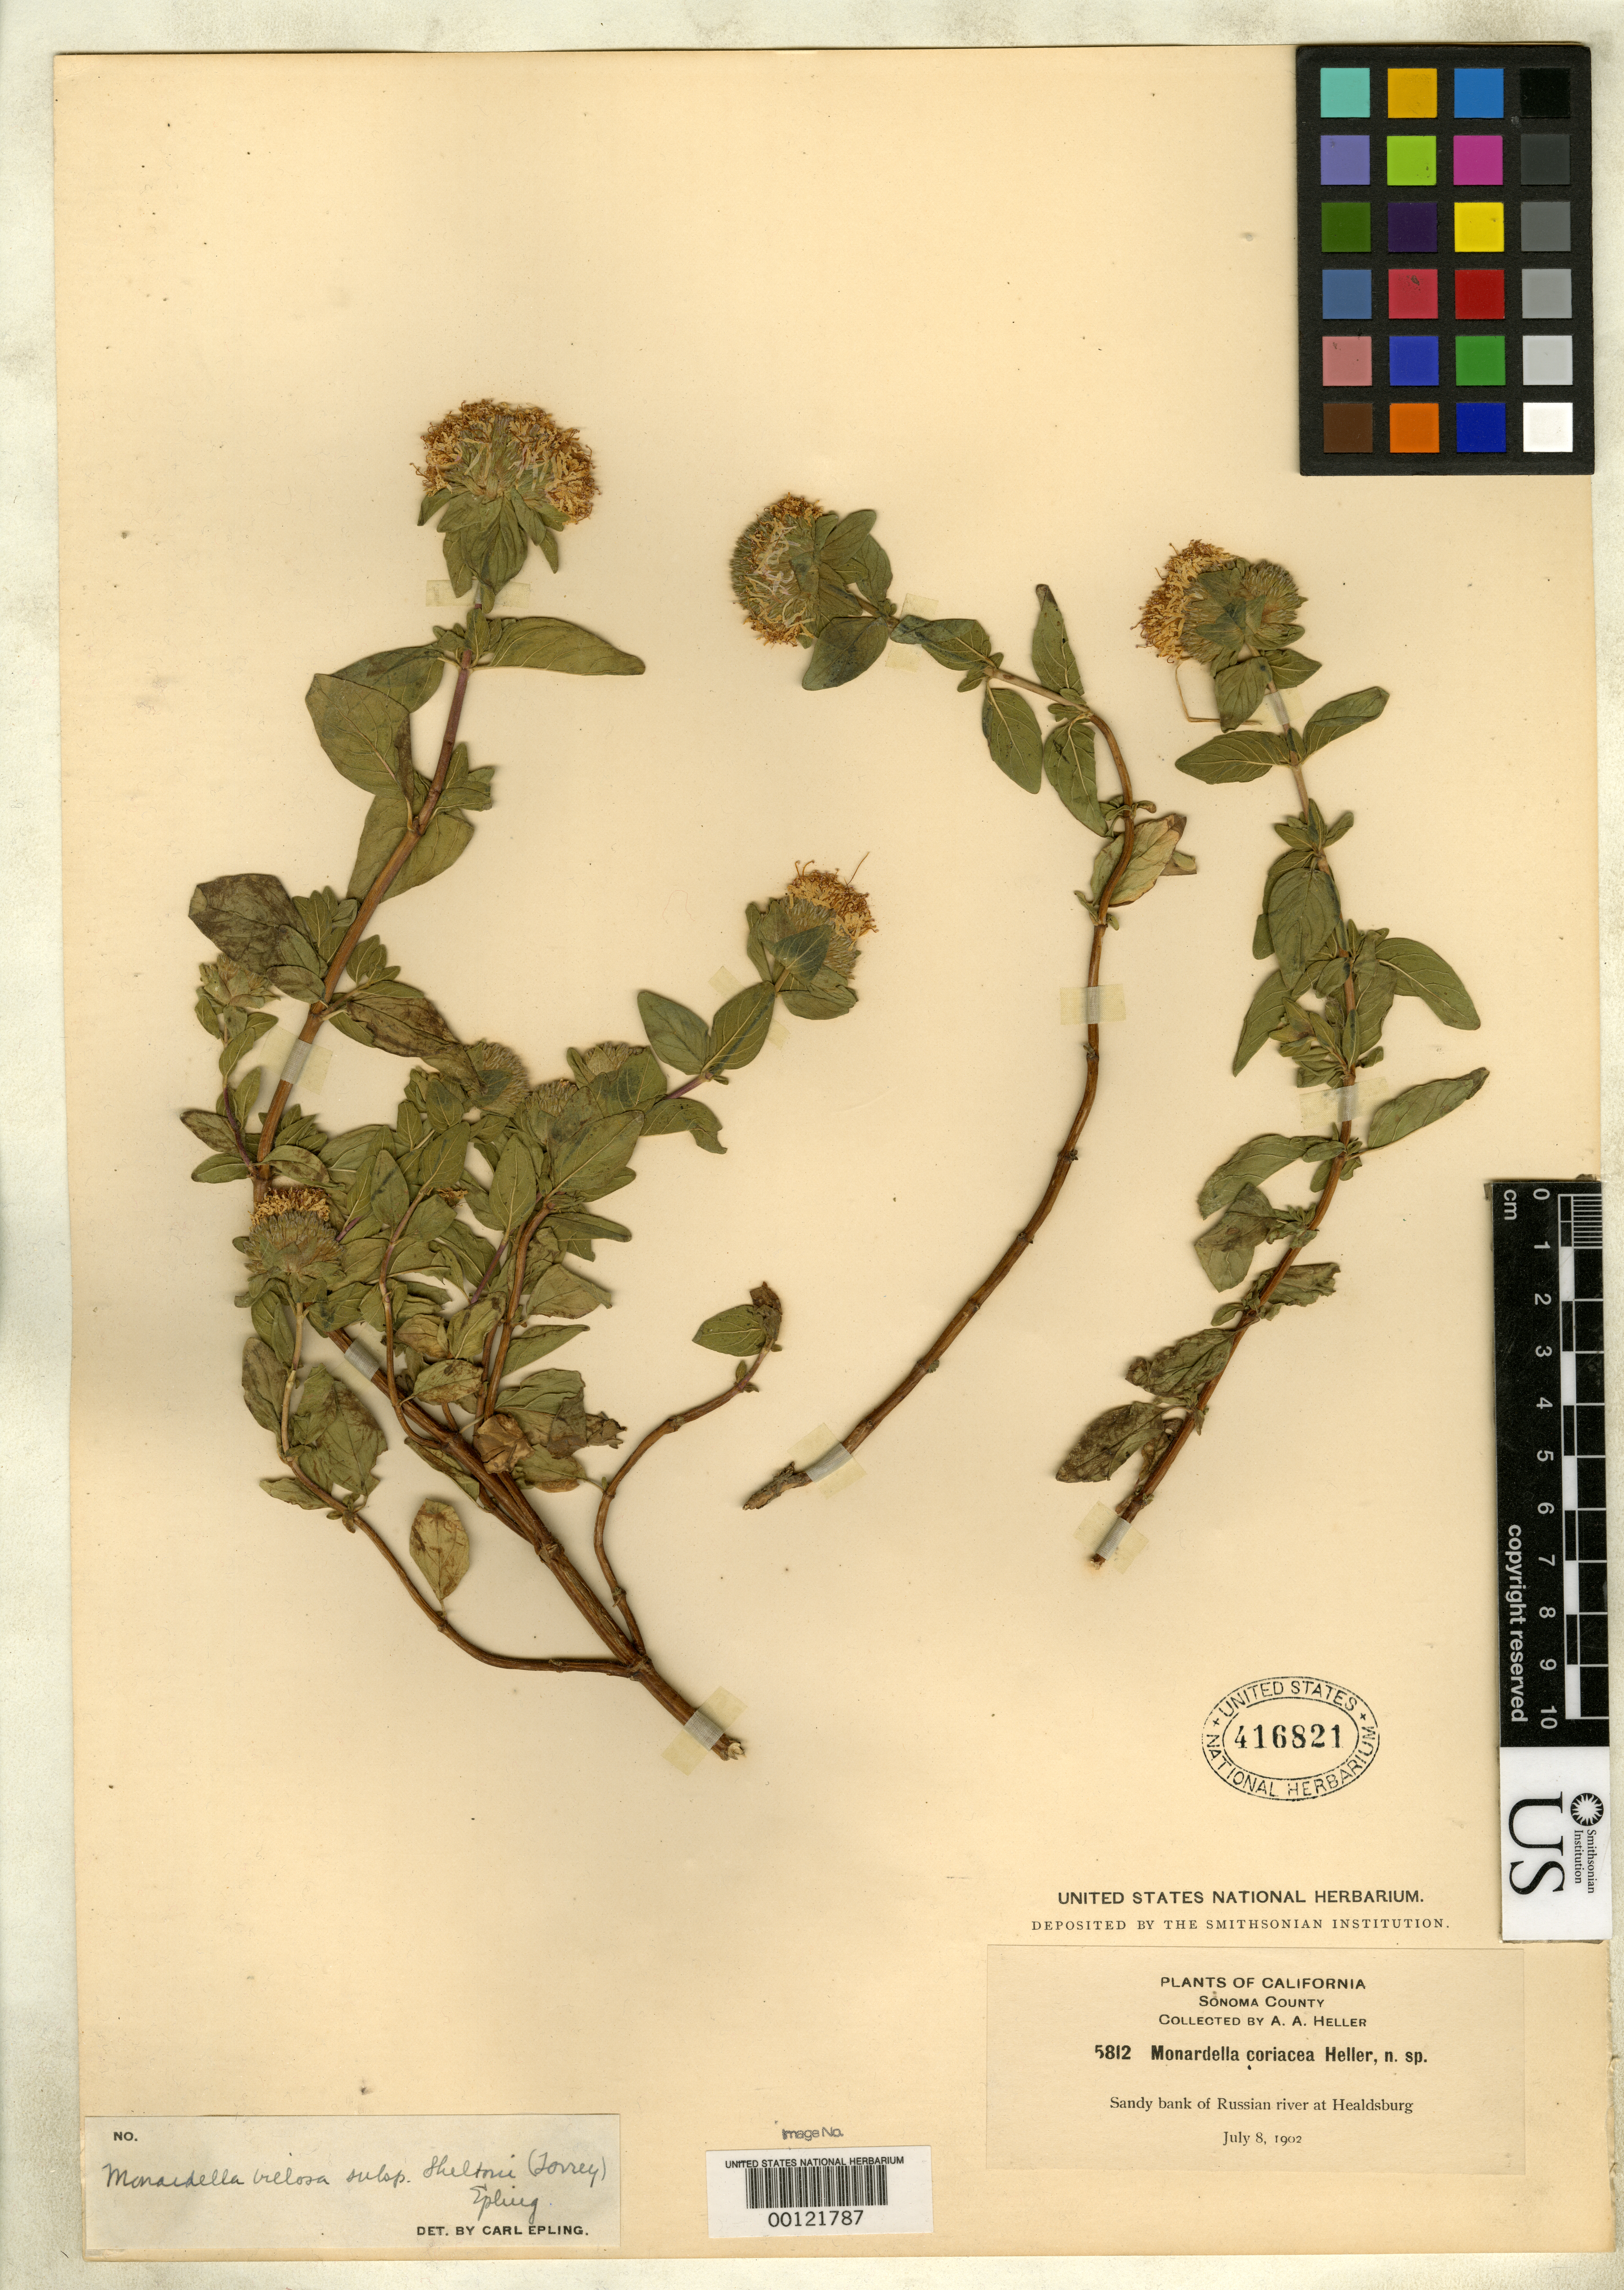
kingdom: Plantae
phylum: Tracheophyta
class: Magnoliopsida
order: Lamiales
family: Lamiaceae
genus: Monardella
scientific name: Monardella coriacea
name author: A. Heller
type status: Isotype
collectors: A. A. Heller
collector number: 5812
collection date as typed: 08 Jul 1902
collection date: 1902-07-08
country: United States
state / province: California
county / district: Sonoma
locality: Sandy banks of Russian River at Healdsburg.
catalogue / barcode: US 416821